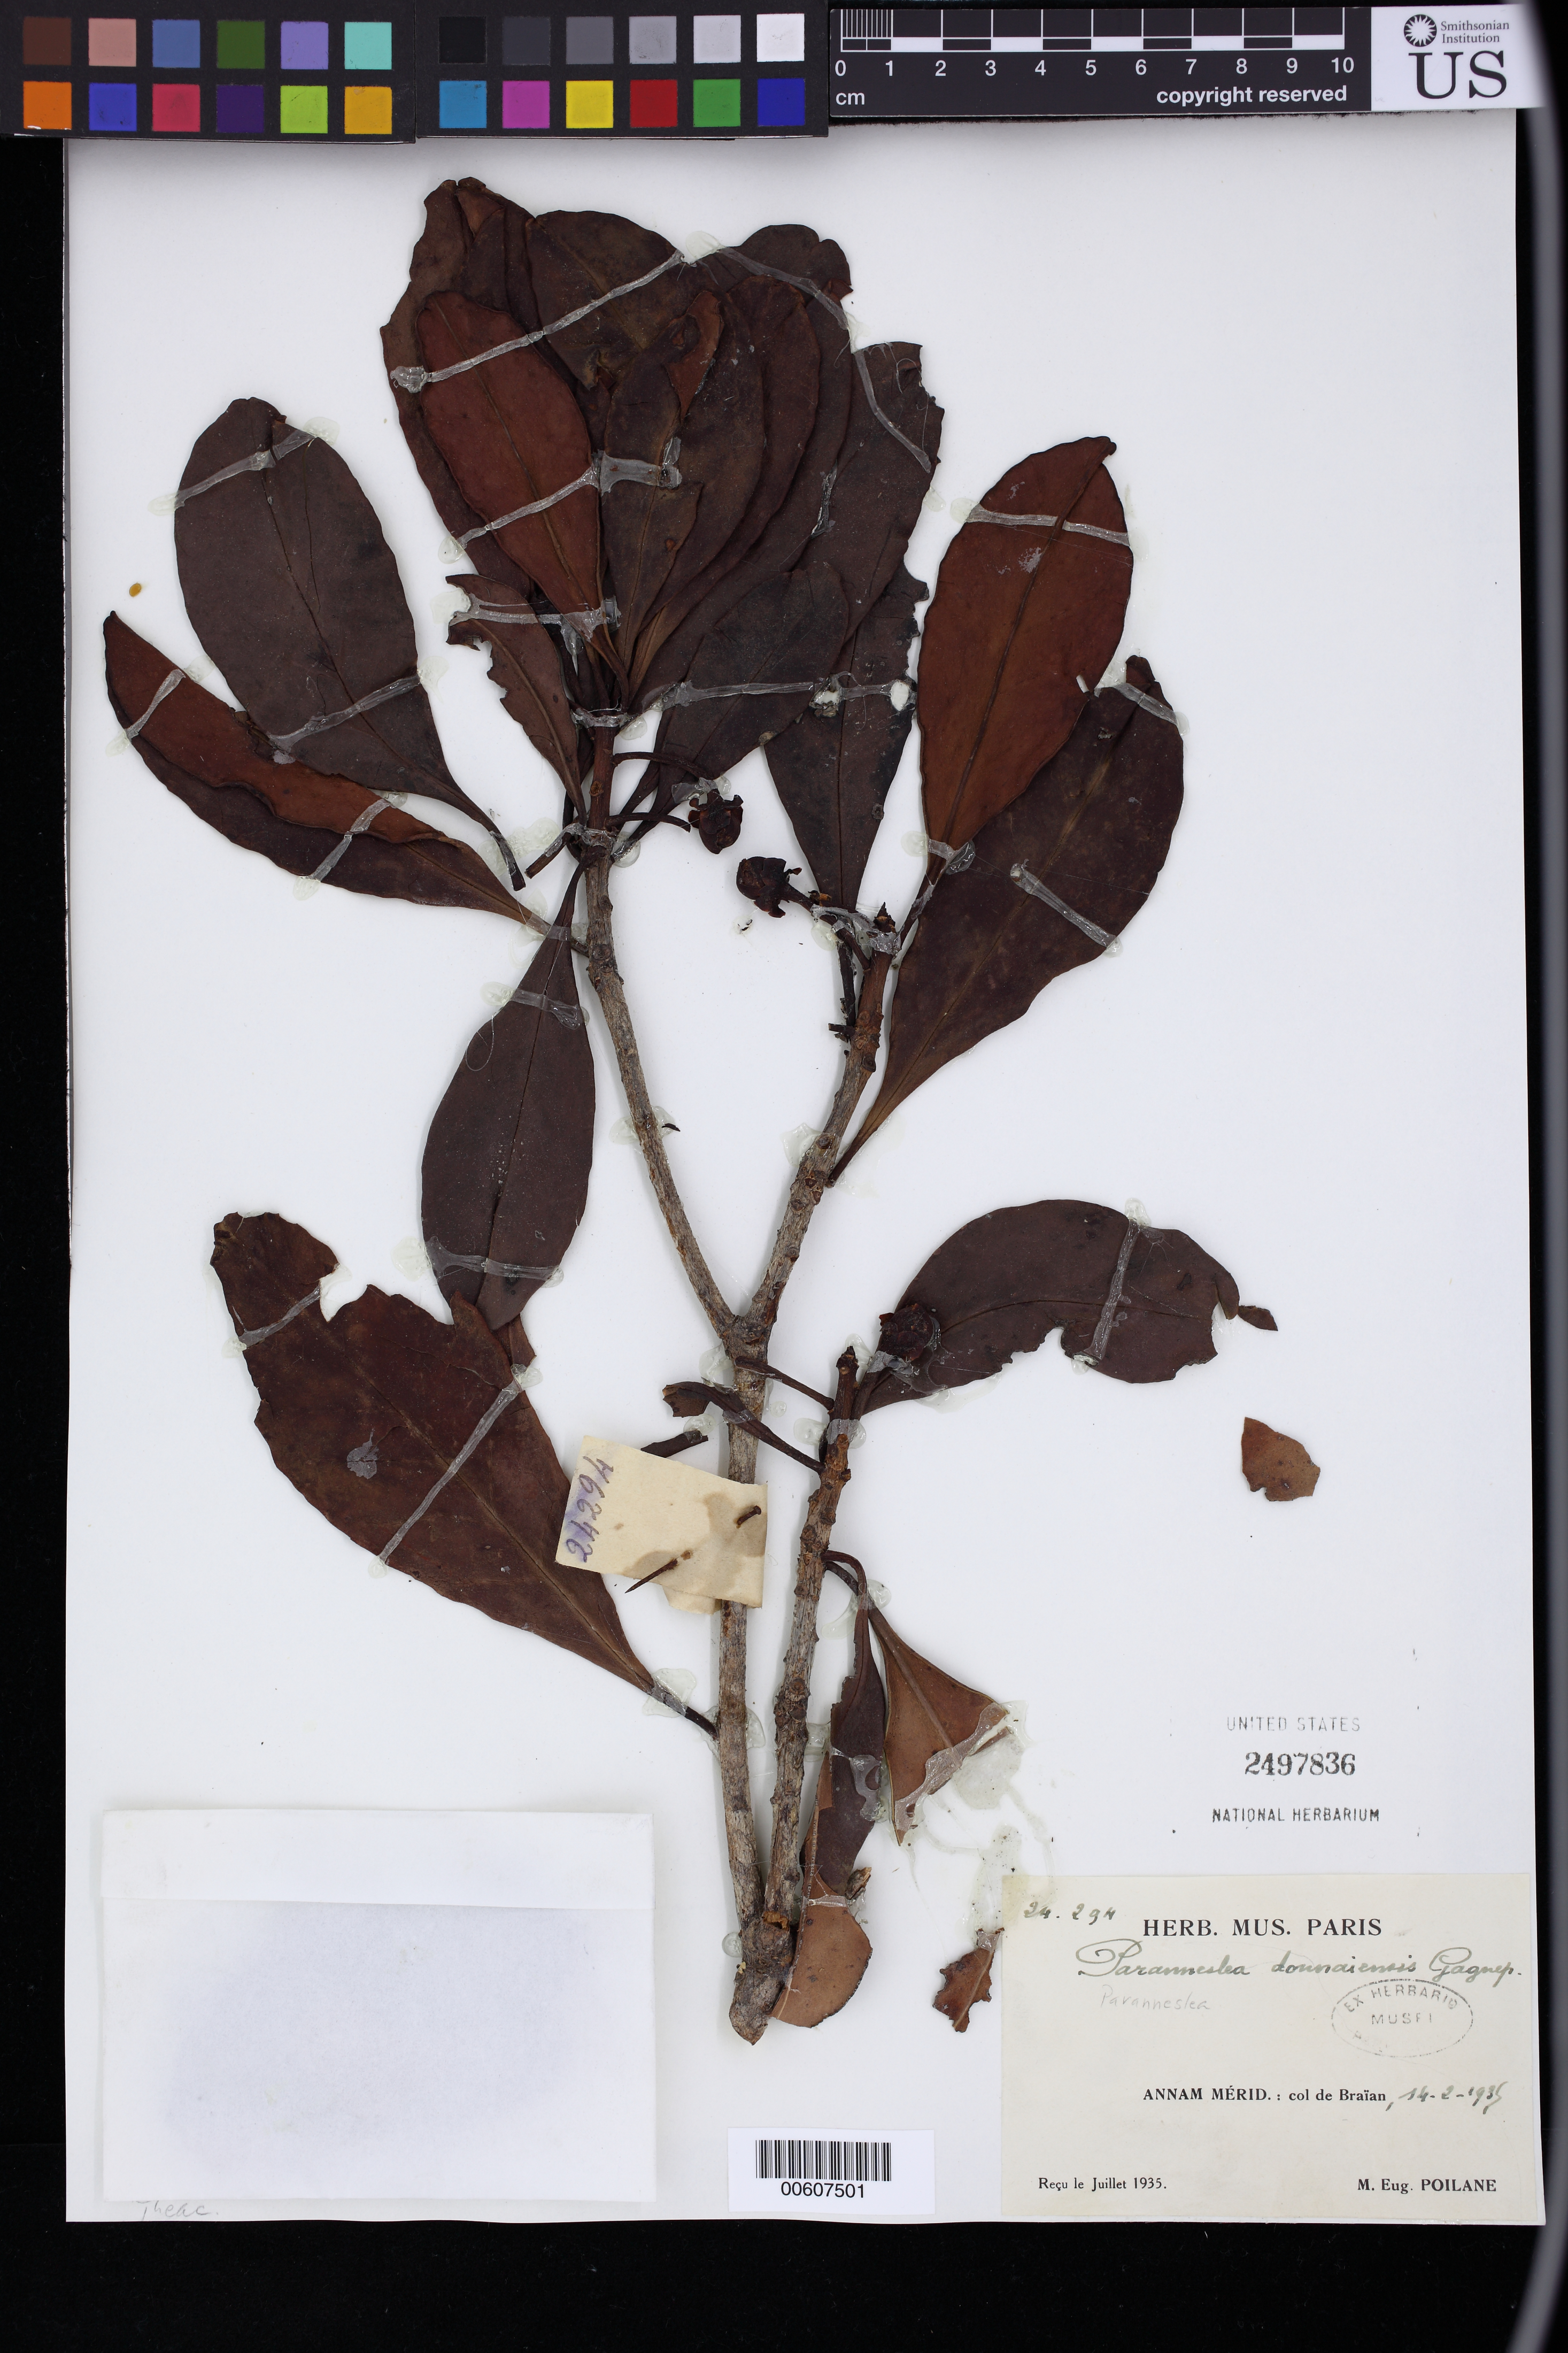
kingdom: Plantae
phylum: Tracheophyta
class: Magnoliopsida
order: Ericales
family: Pentaphylacaceae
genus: Paranneslea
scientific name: Paranneslea donnaiensis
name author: Gagnep.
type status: Syntype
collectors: E. Poilane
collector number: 24294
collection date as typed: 14 Feb 1935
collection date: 1935-02-14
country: Vietnam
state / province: Annam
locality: Annam Mérid.: col de Braïan.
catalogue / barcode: US 2497836